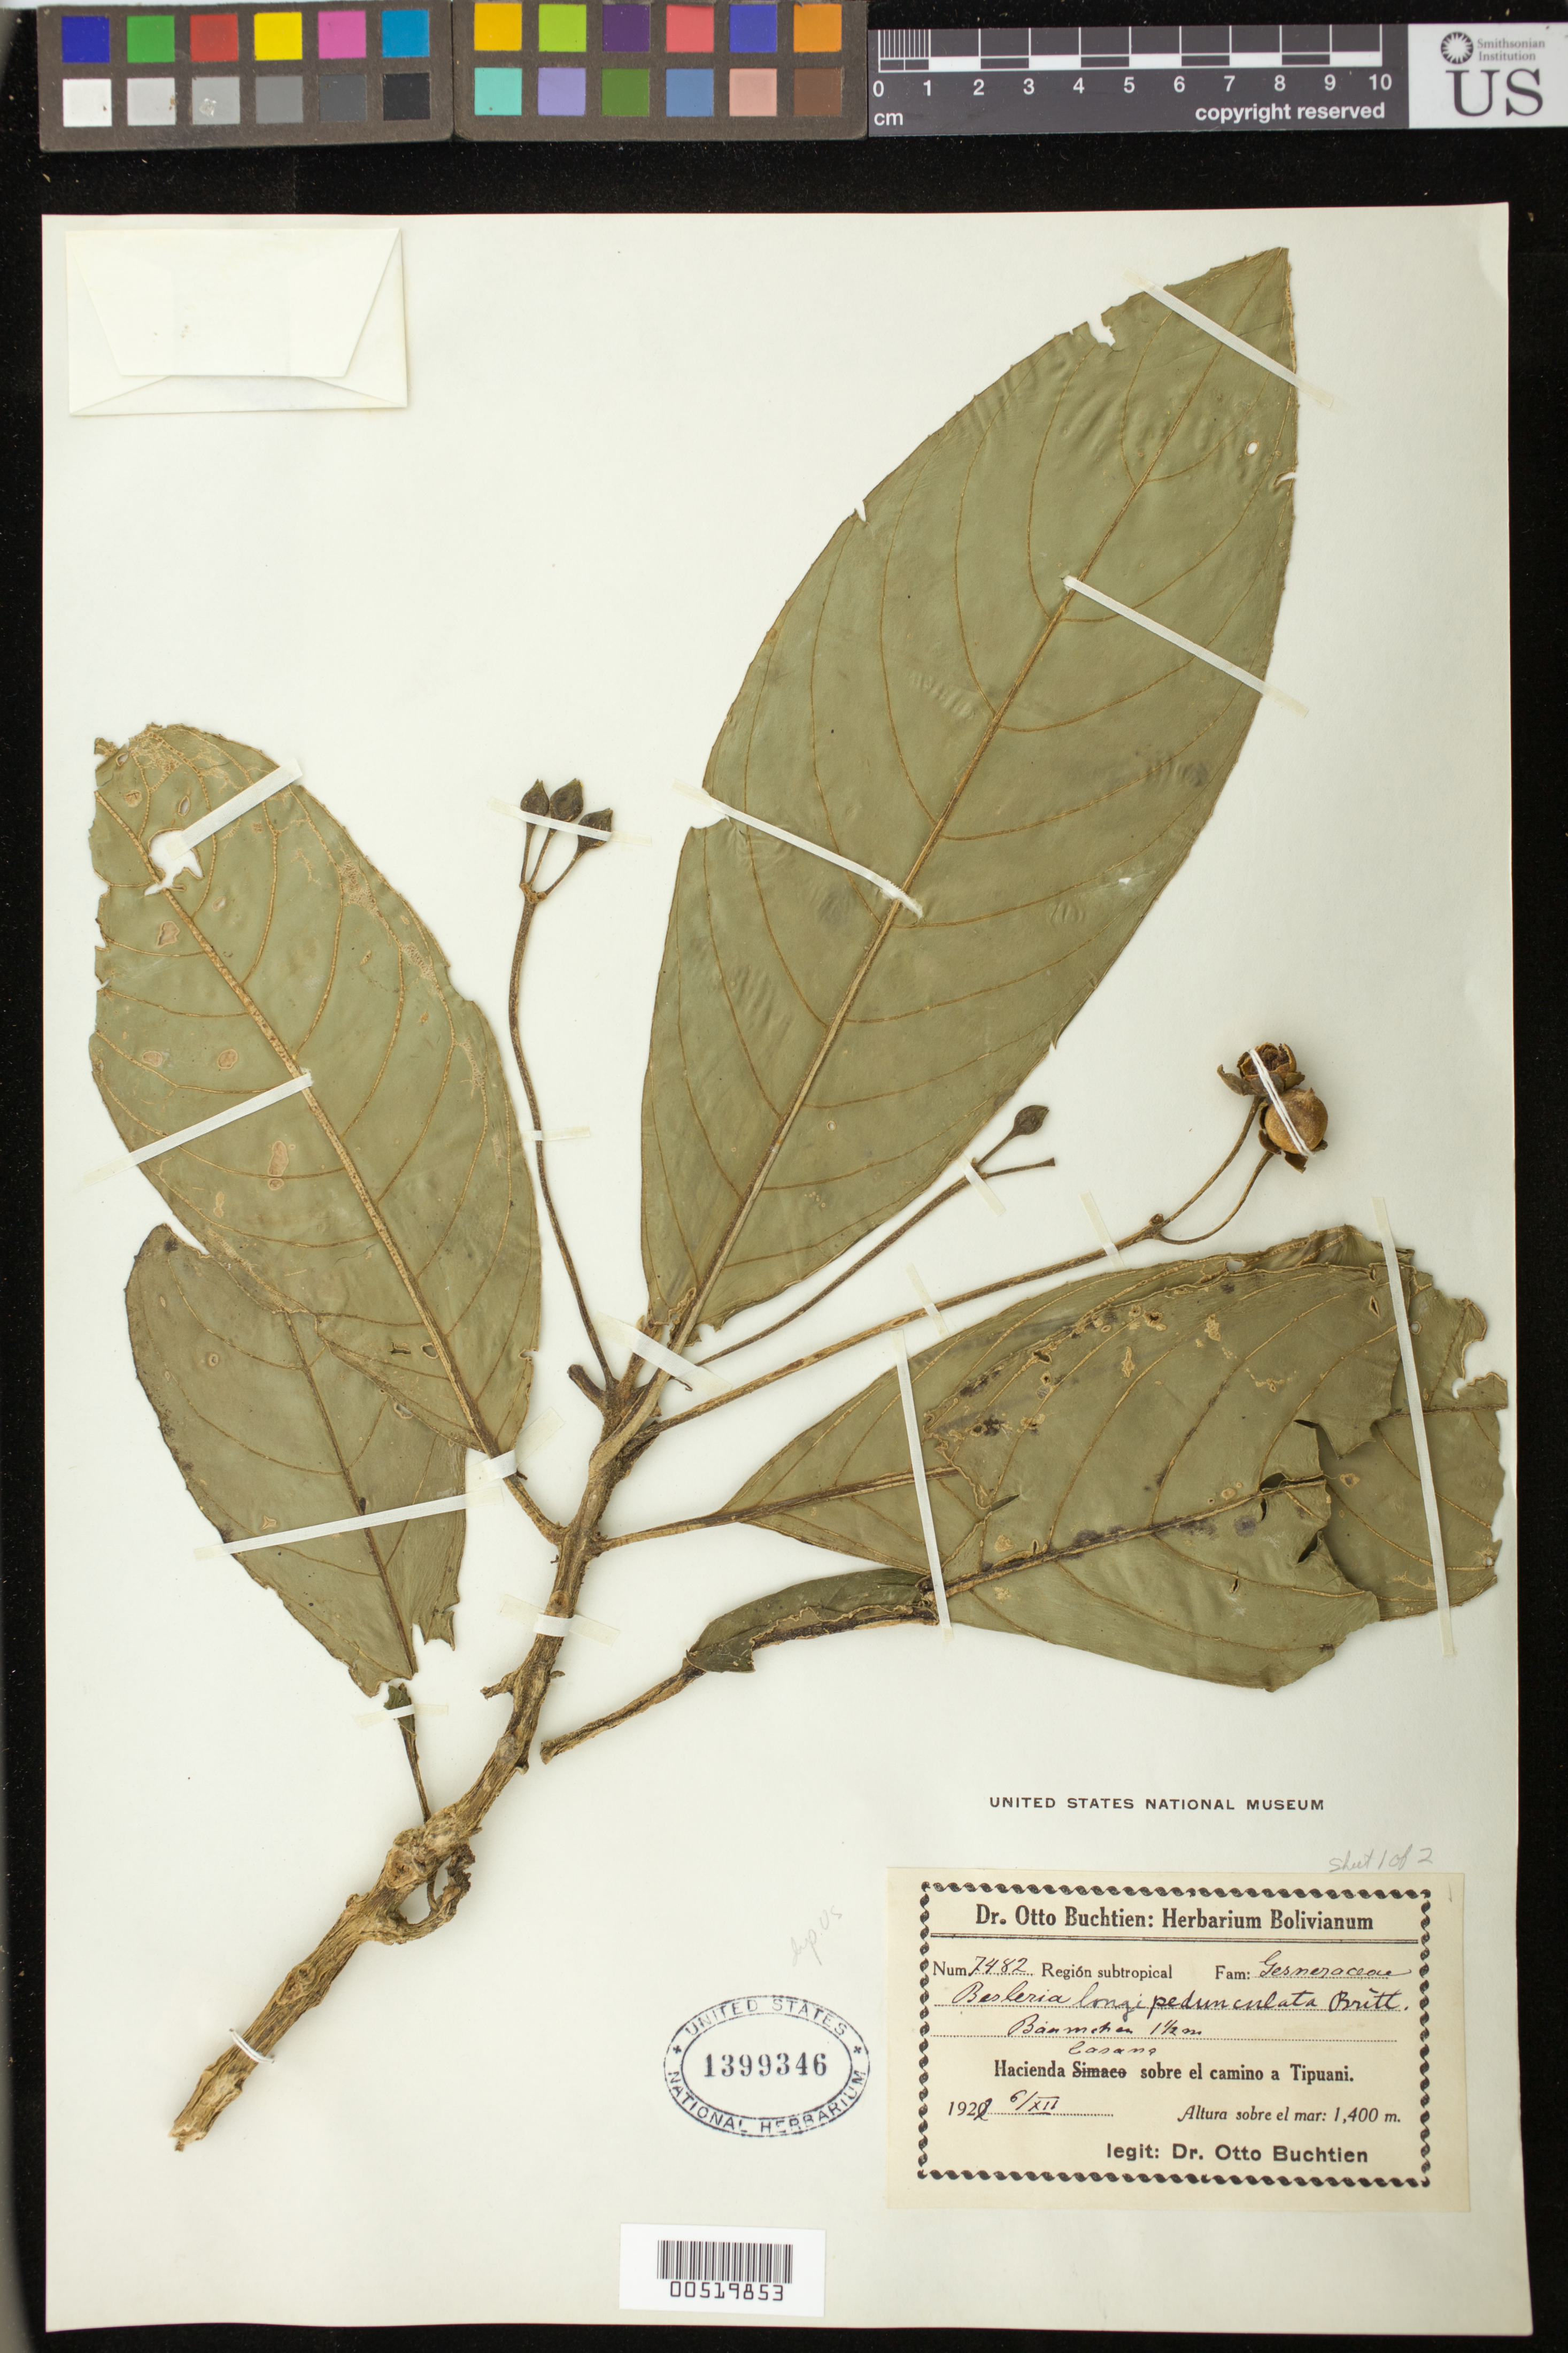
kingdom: Plantae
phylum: Tracheophyta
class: Magnoliopsida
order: Lamiales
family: Gesneriaceae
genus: Besleria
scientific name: Besleria longipedunculata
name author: Britton ex Rusby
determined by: Skog, Laurence E.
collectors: O. Buchtien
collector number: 7482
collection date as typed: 06 Dec 1922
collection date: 1922-12-06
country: Bolivia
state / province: La Paz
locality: Hacienda Casana sobre el camino a Tipuani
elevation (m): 1400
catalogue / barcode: US 1399346